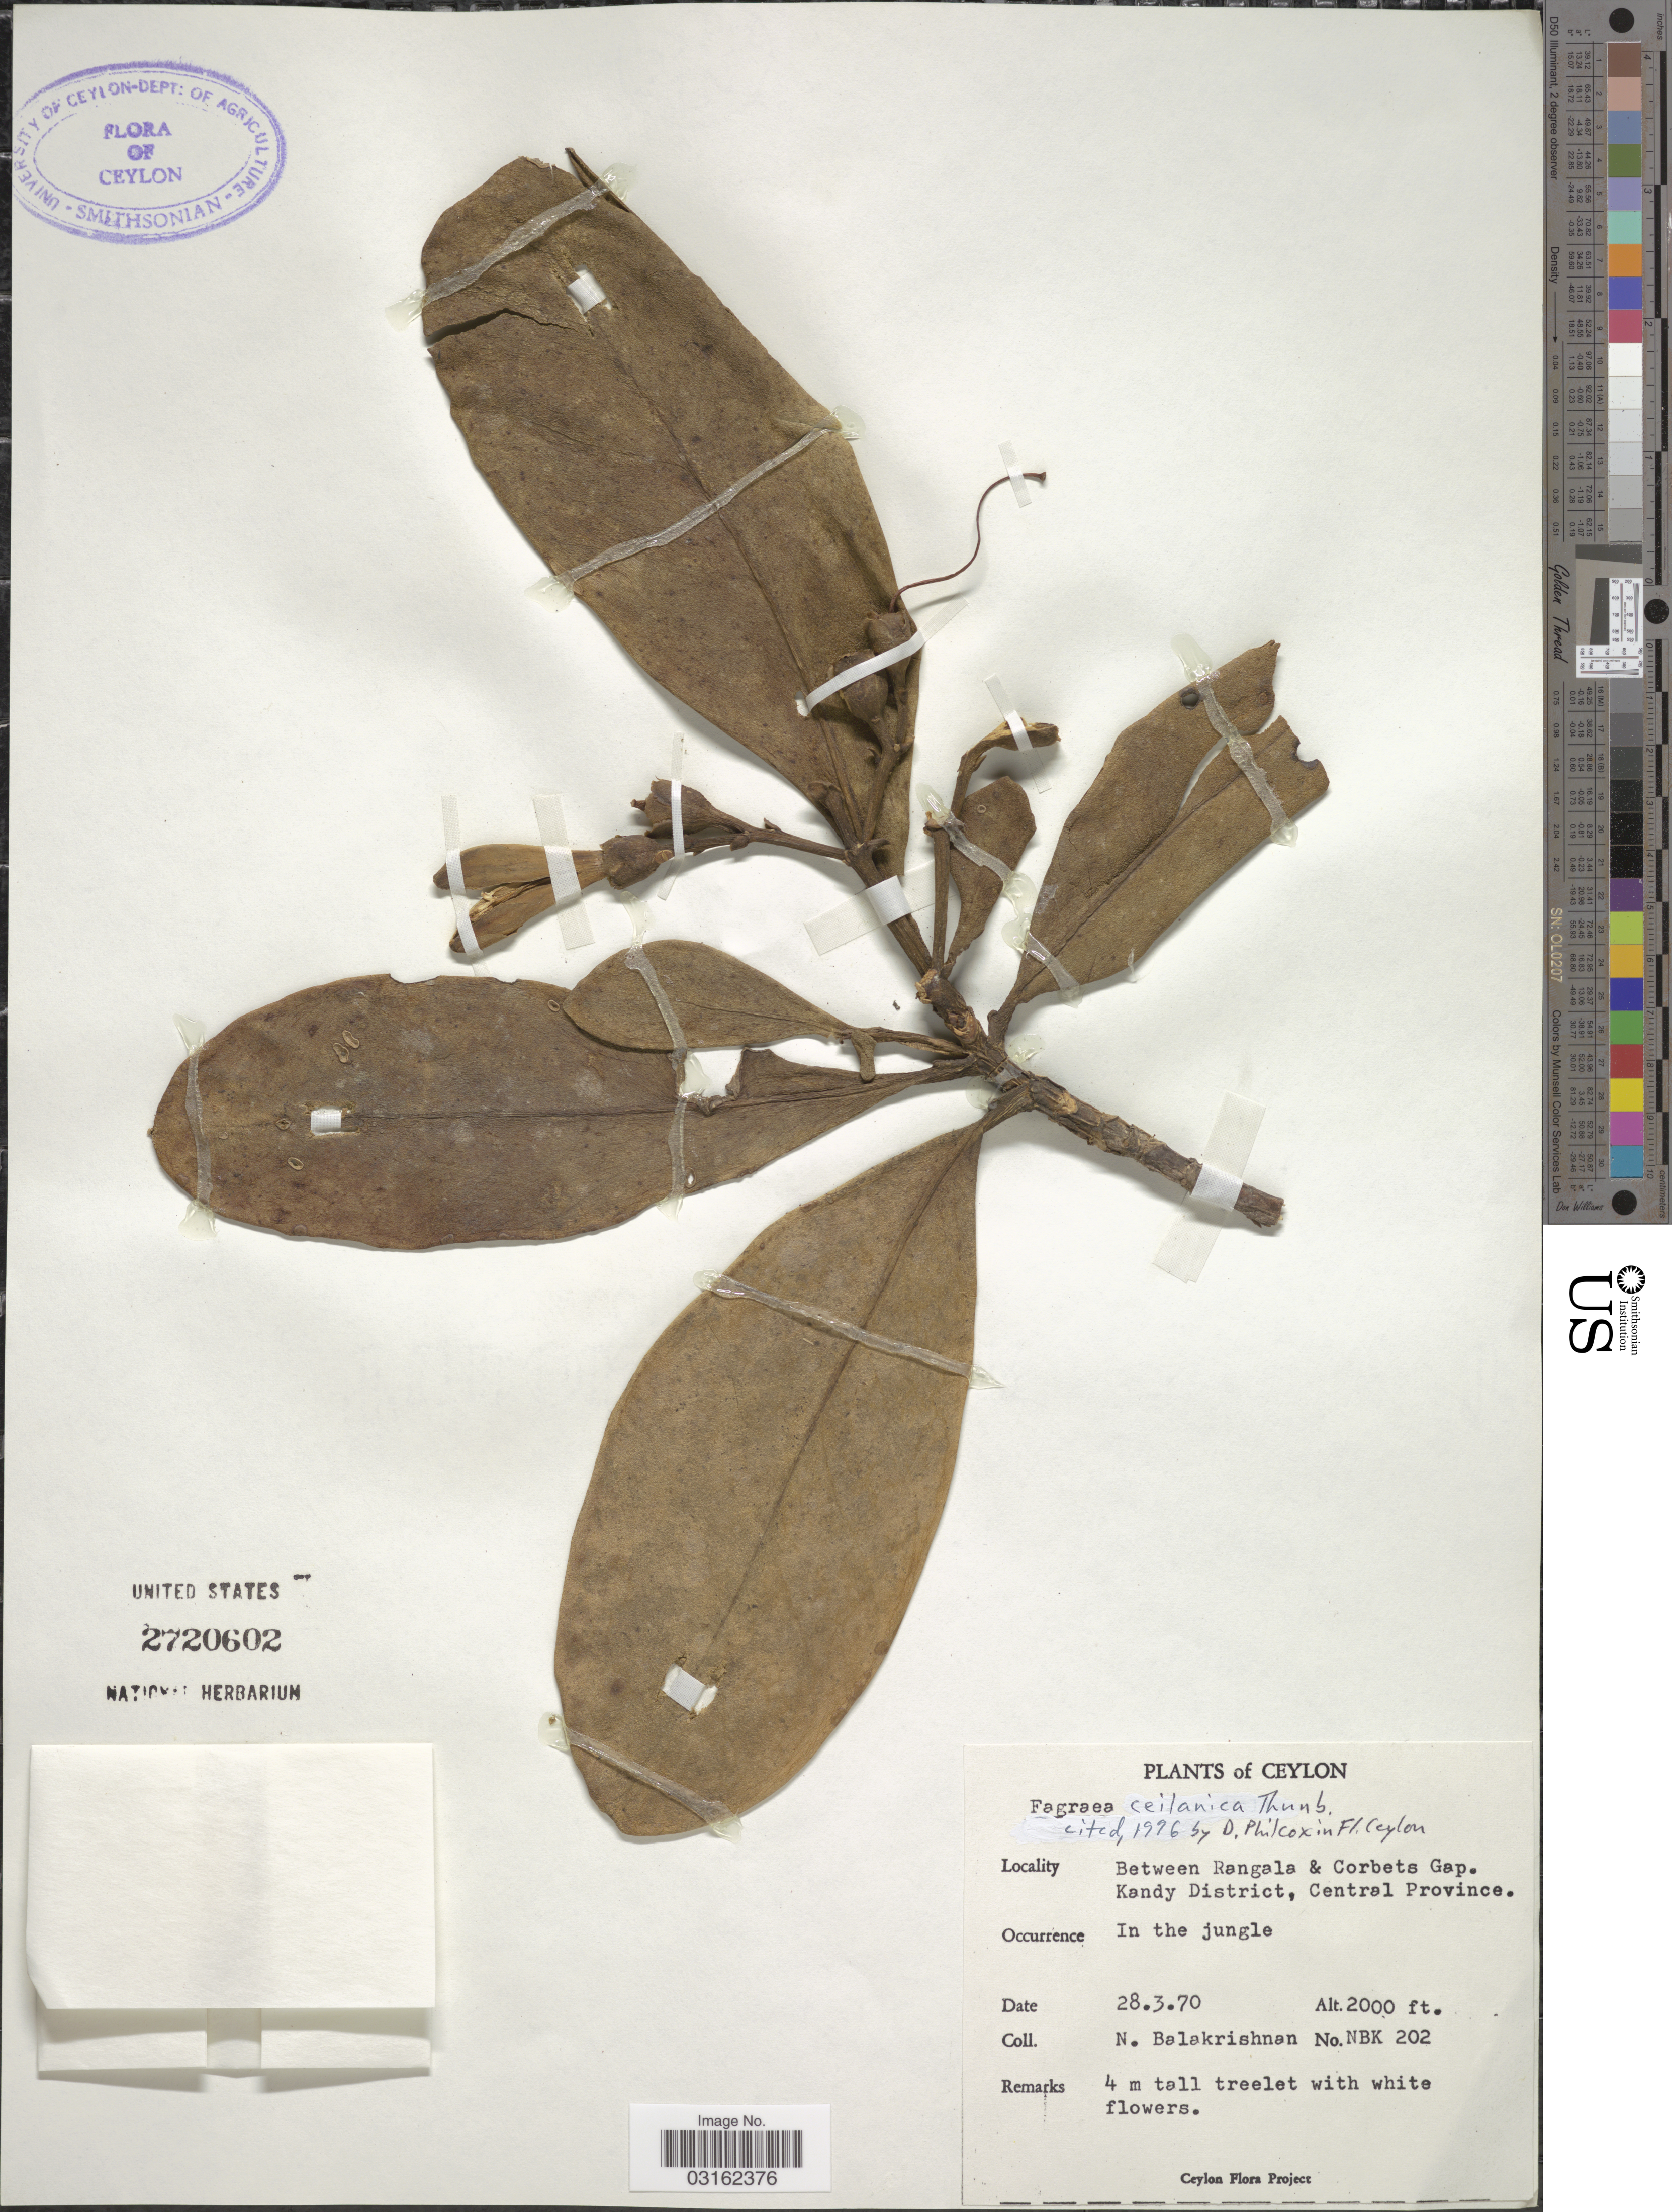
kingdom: Plantae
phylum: Tracheophyta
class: Magnoliopsida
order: Gentianales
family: Gentianaceae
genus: Fagraea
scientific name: Fagraea ceilanica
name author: Thunb.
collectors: N. Balakrishnan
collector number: NBK202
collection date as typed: Transcribed d/m/y: 28/3/70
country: Sri Lanka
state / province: Central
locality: Ceylon, Between Rangala & Corbets Gap. Kandy District.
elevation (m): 610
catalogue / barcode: US 2720602